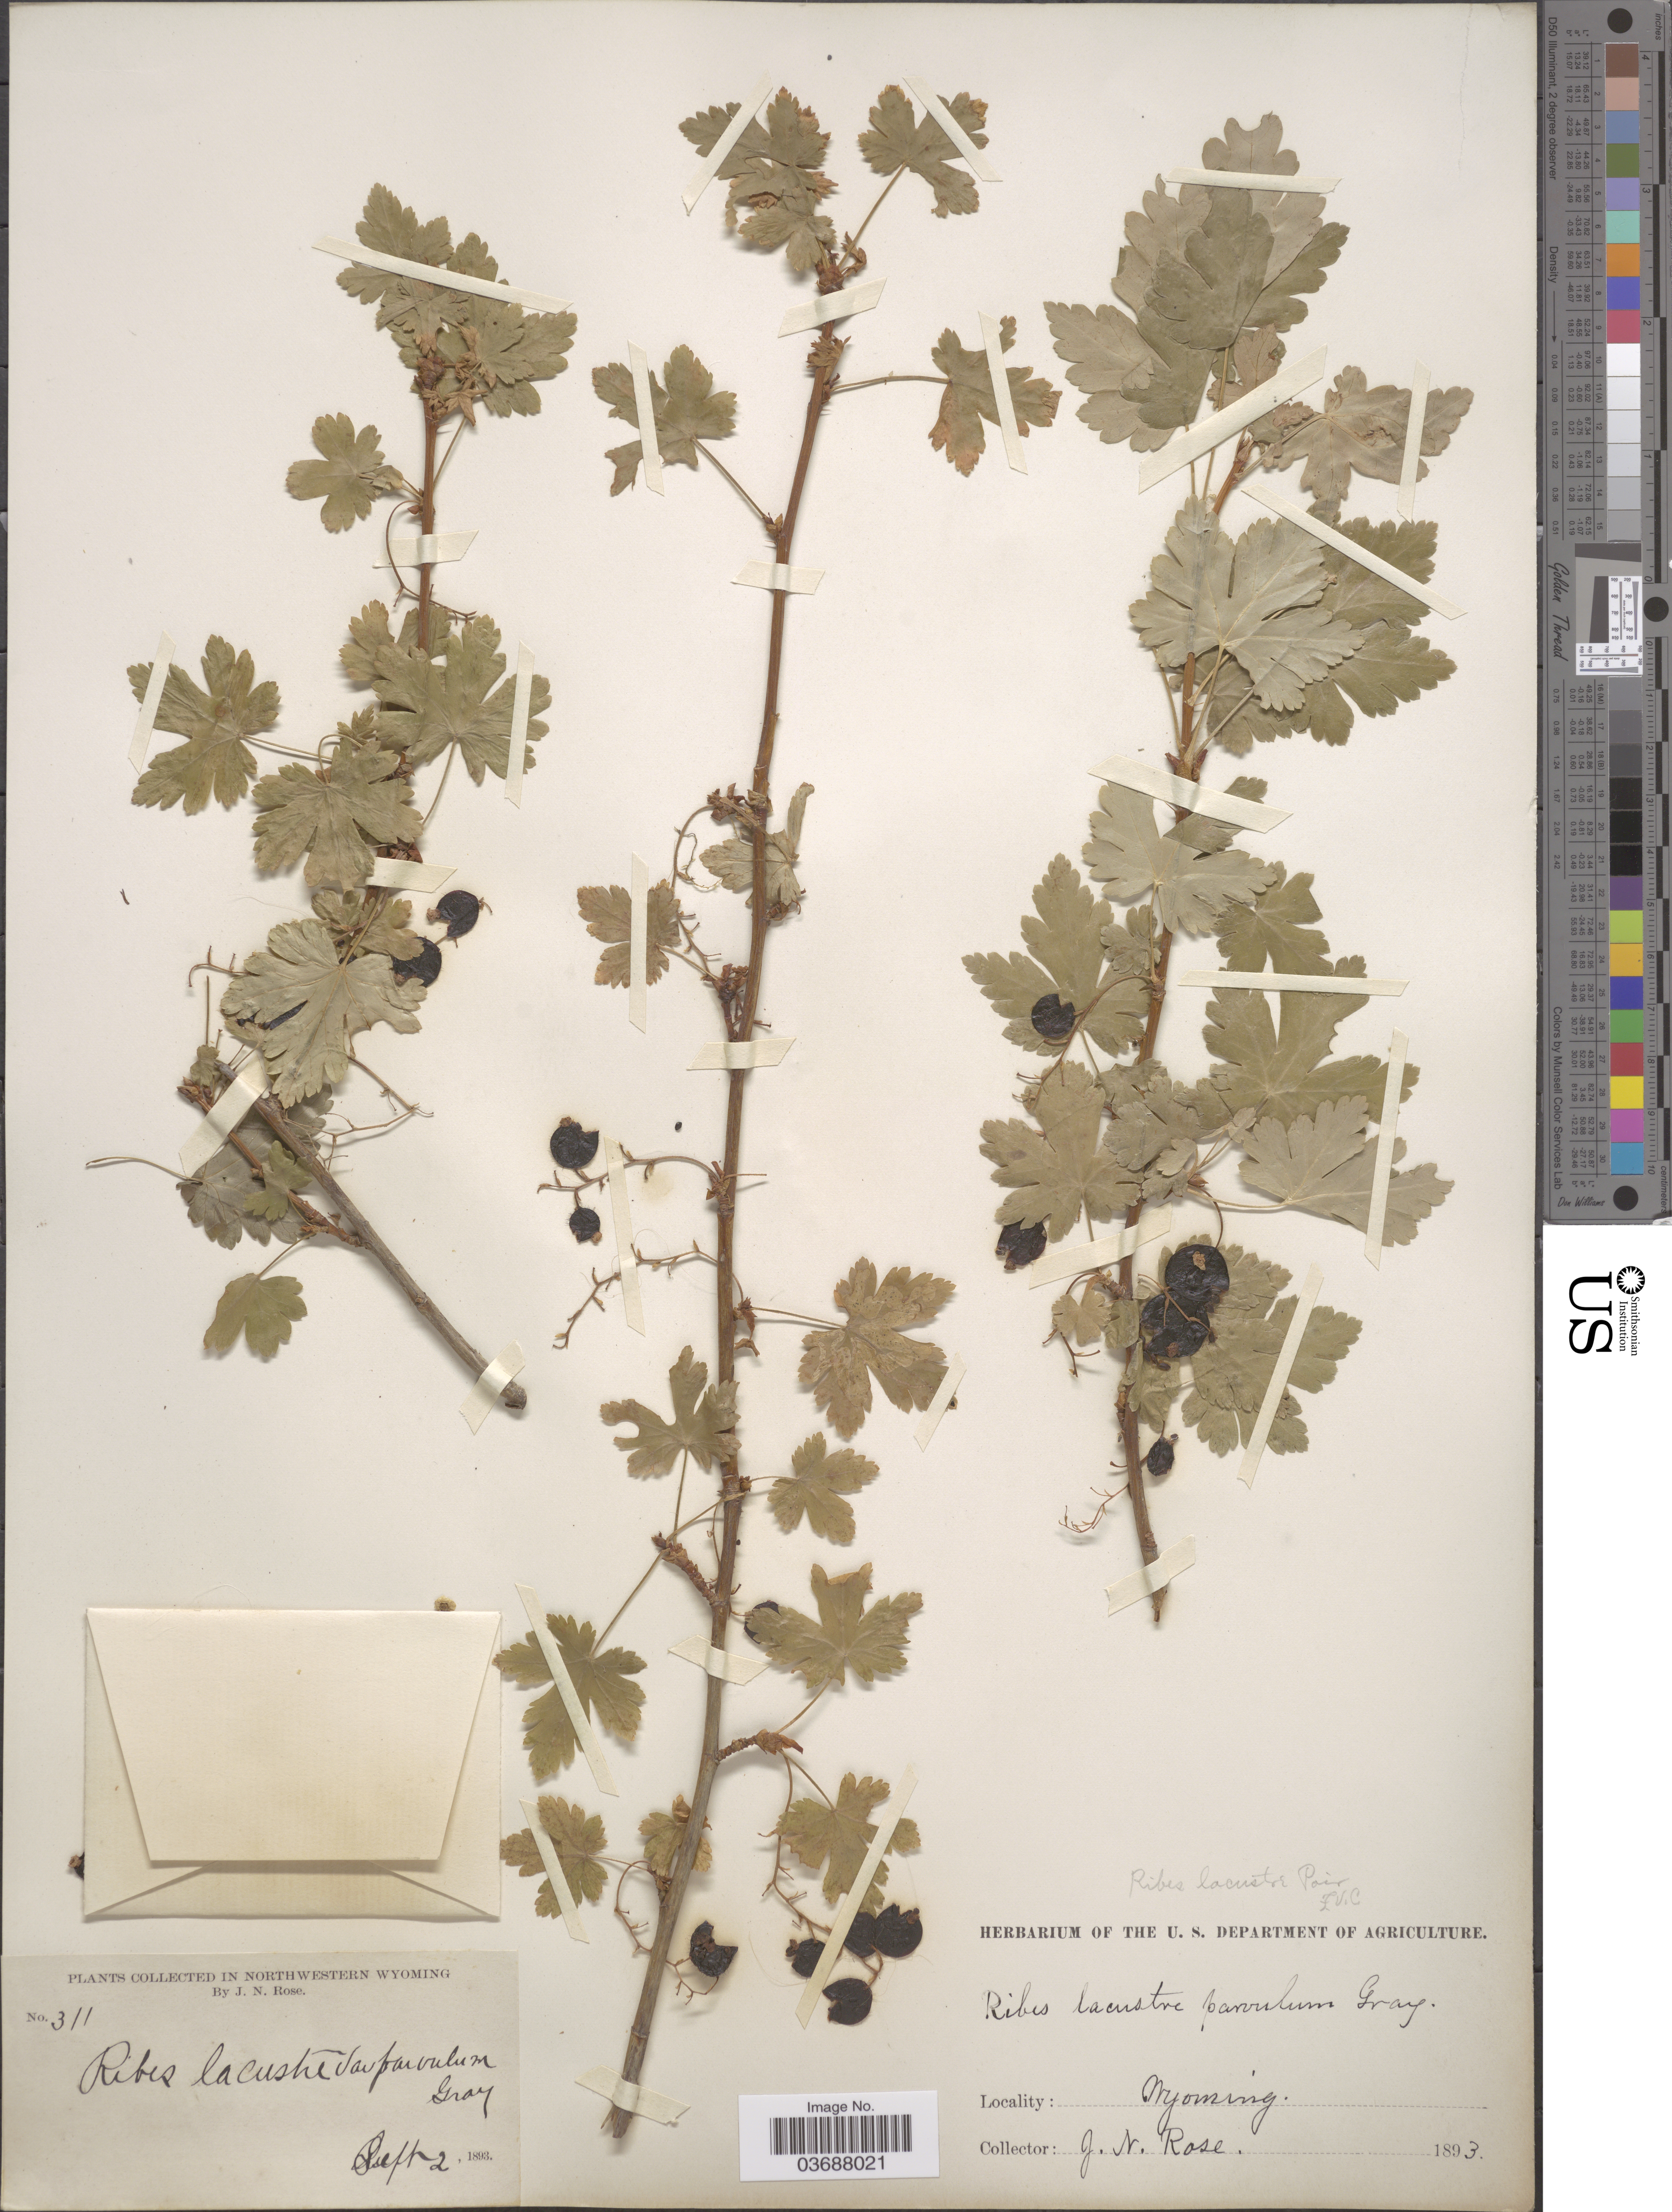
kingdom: Plantae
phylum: Tracheophyta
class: Magnoliopsida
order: Saxifragales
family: Grossulariaceae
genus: Ribes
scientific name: Ribes lacustre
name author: (Pers.) Poir.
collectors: J. N. Rose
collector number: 311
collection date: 1893-09-02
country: United States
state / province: Wyoming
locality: In Northwestern Wyoming.